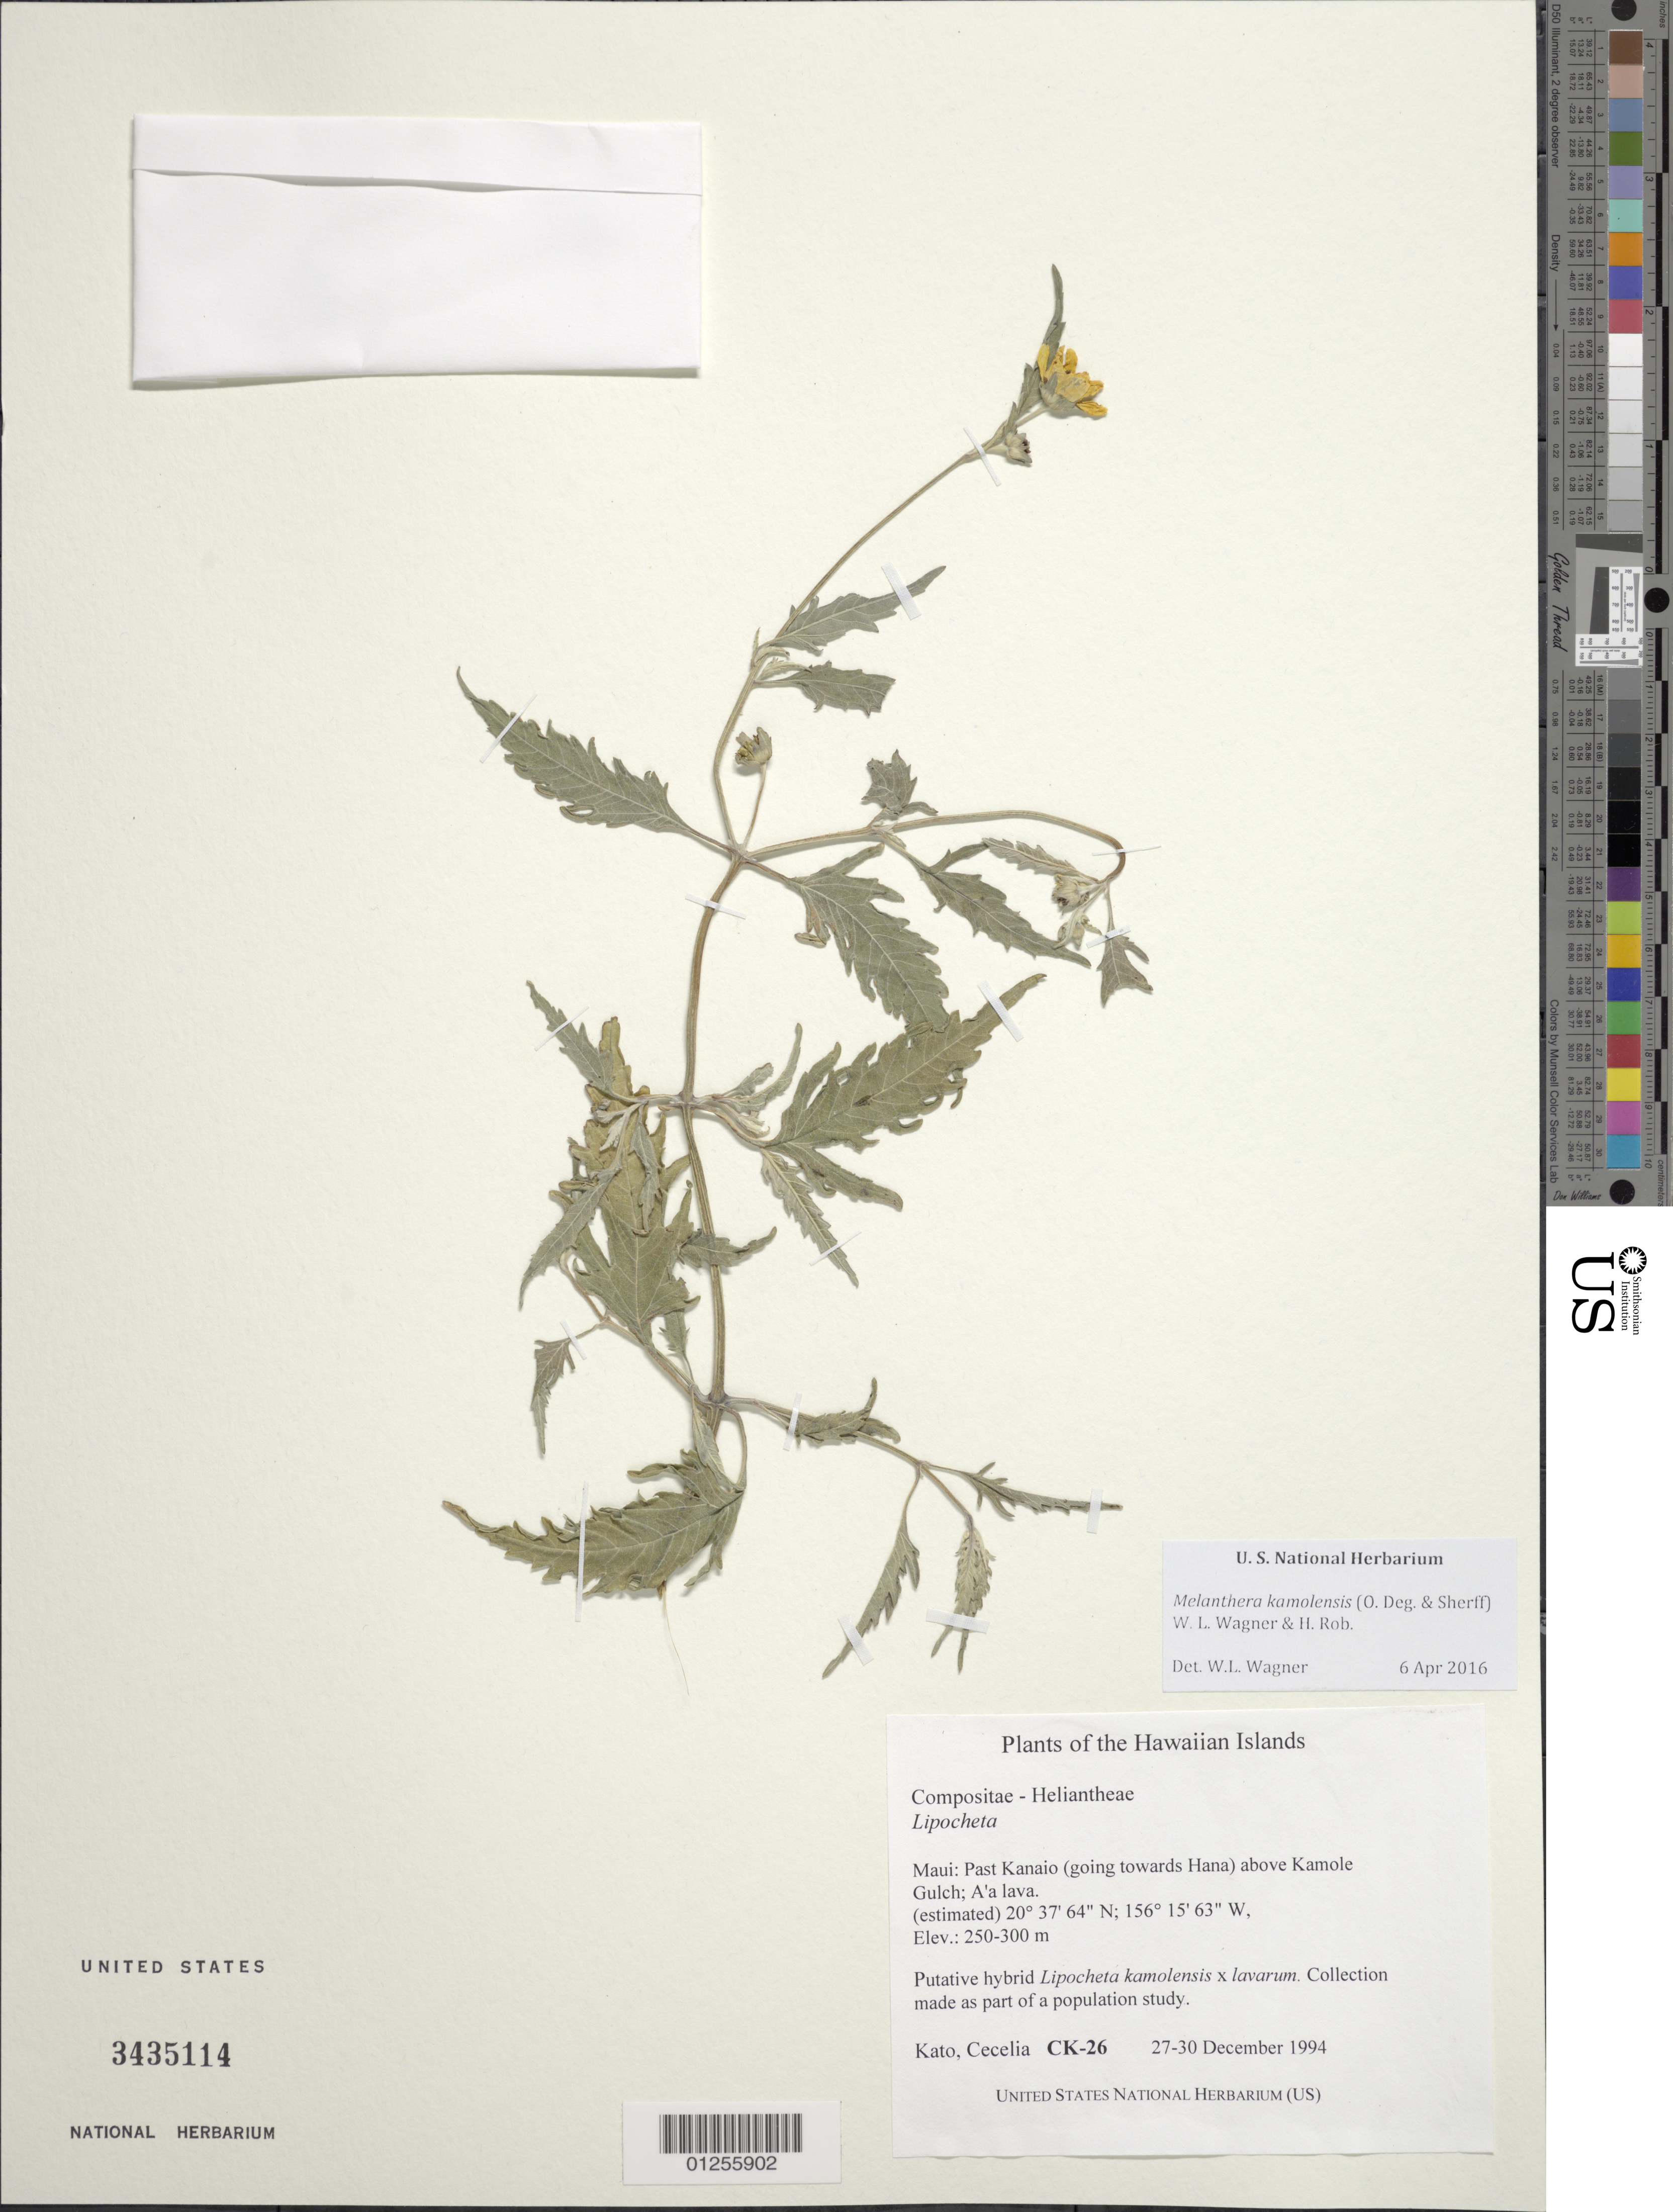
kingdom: Plantae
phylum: Tracheophyta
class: Magnoliopsida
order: Asterales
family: Asteraceae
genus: Wollastonia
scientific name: Wollastonia kamolensis x W. lavarum (Gaudich.) Orchard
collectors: C. Kato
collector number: CK-26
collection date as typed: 27 - 30 Dec 1994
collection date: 1994-12-27/1994-12-30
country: United States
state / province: Hawaii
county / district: Maui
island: Maui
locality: Past Kanaio (going towards Hana) above Kamole Gulch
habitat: A'a lava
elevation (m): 250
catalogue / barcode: US 3435114